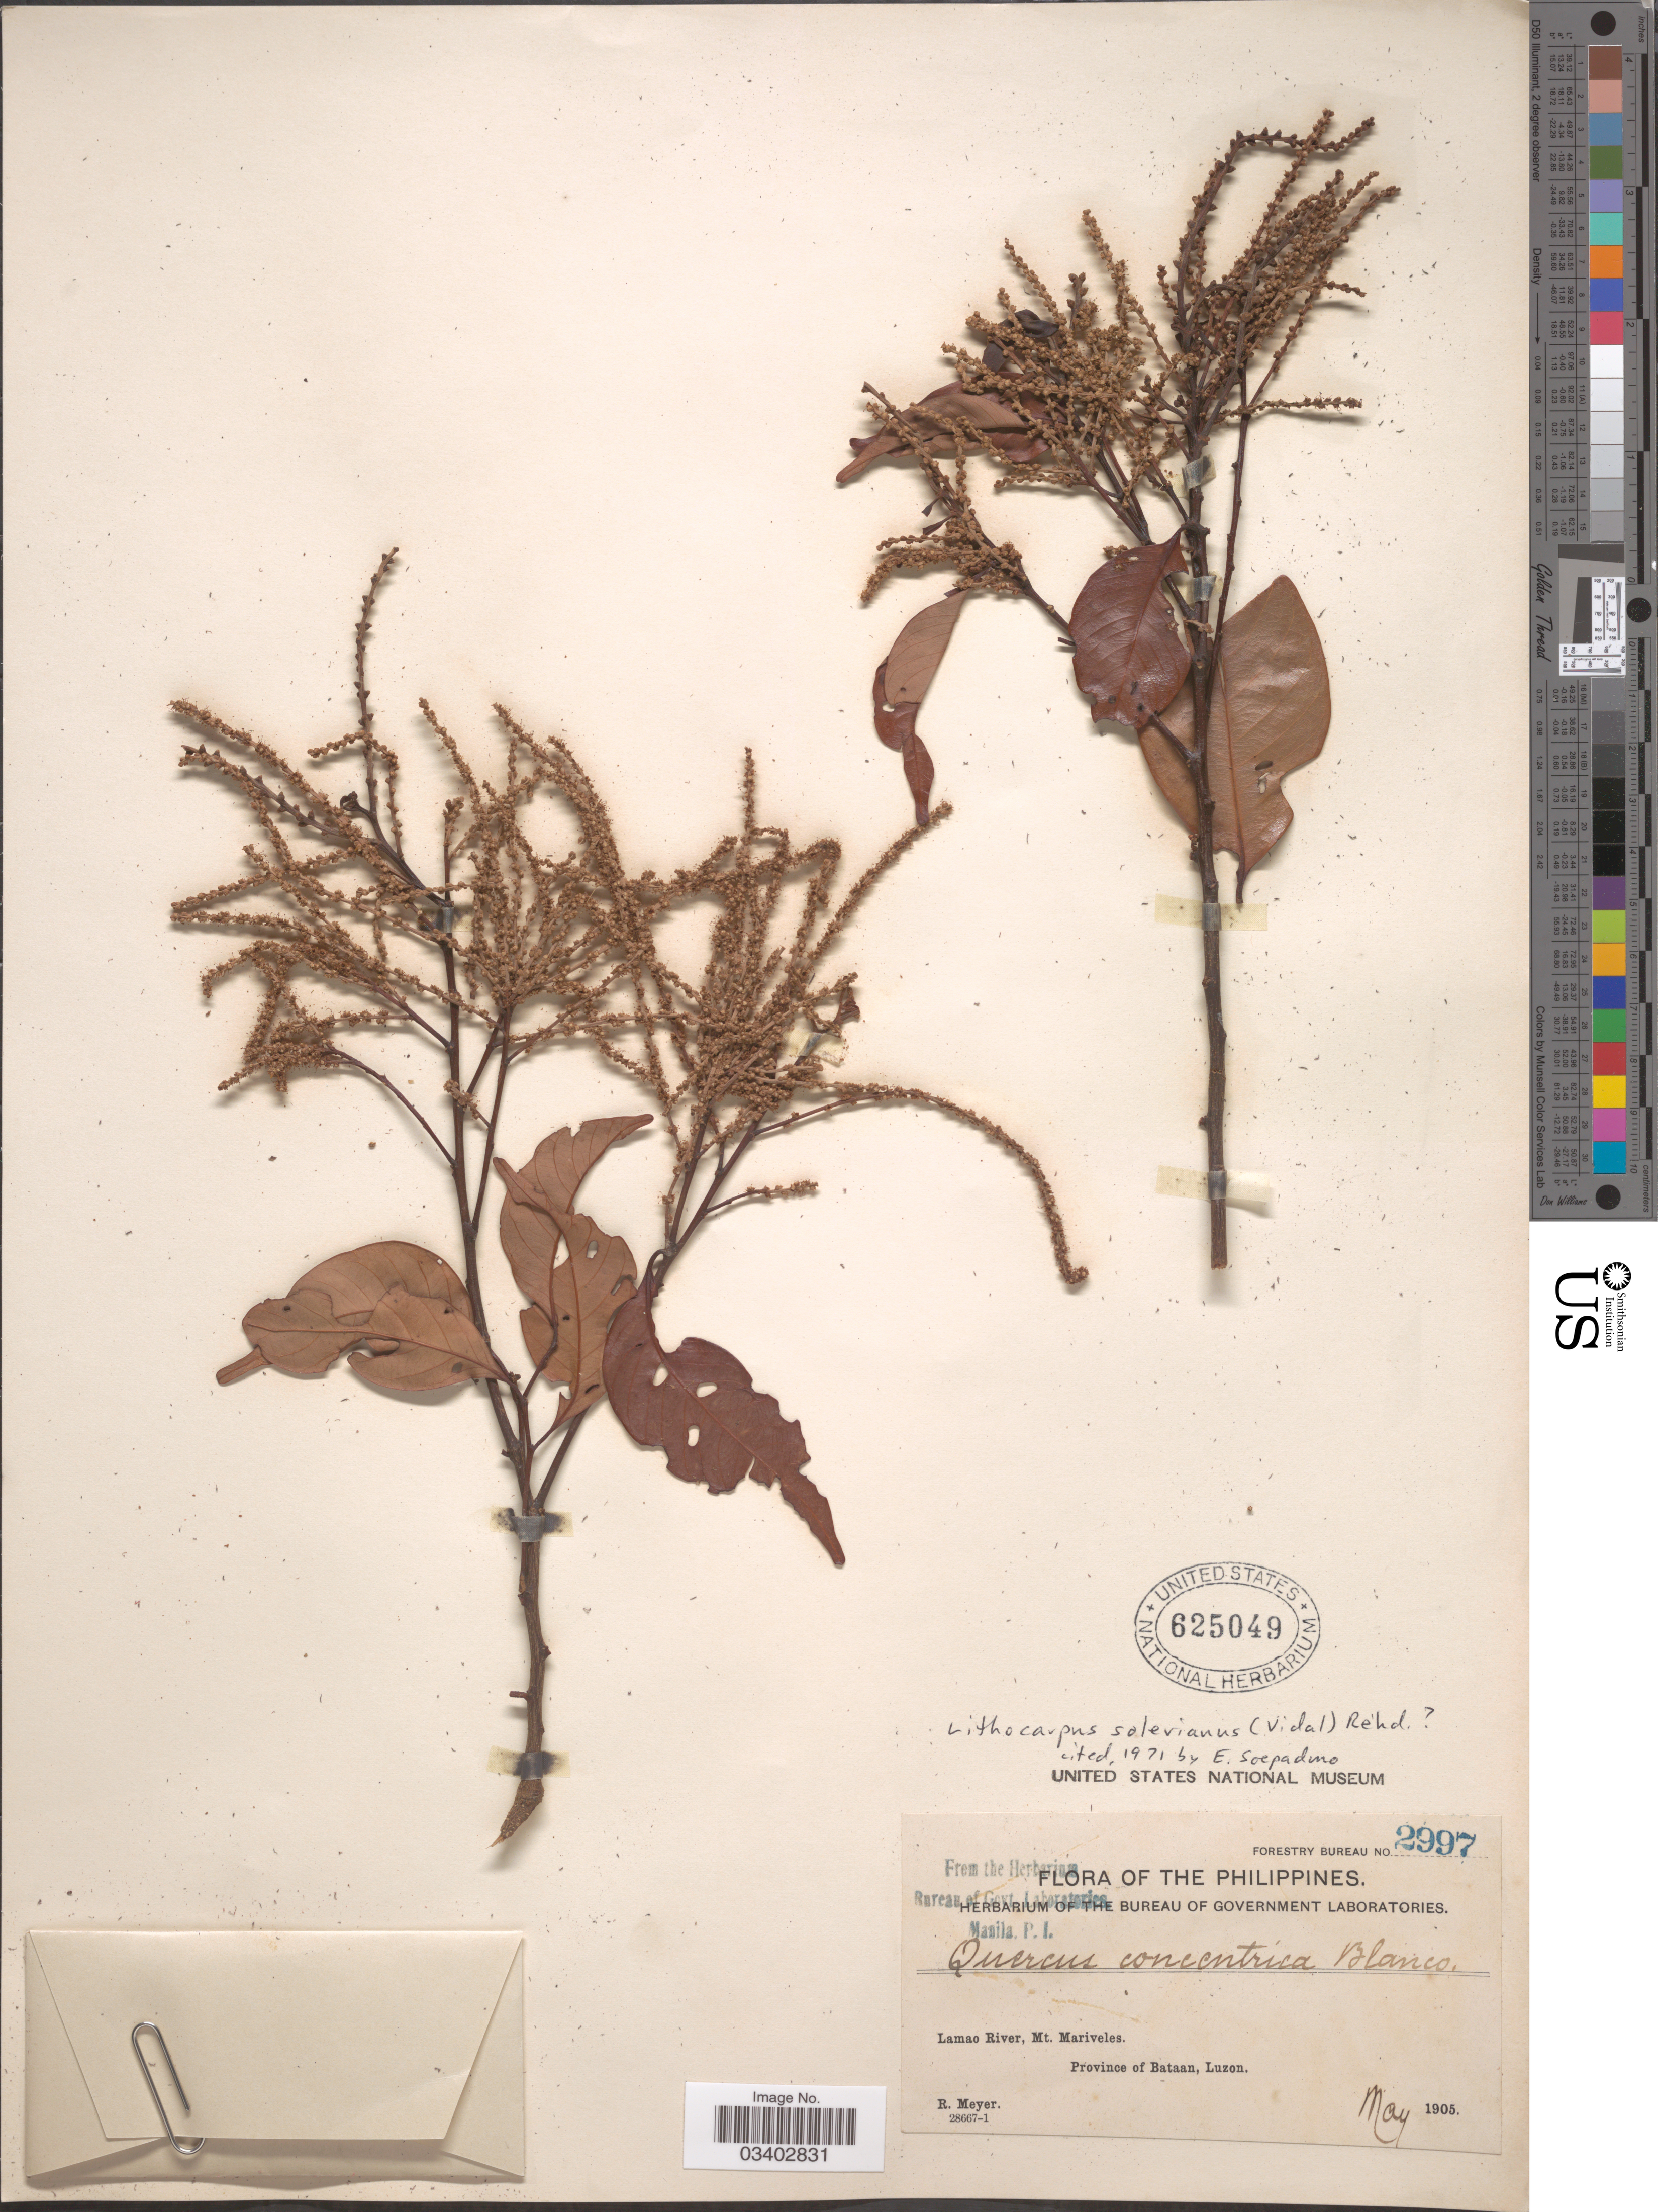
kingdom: Plantae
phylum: Tracheophyta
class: Magnoliopsida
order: Fagales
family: Fagaceae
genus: Lithocarpus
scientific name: Lithocarpus solerianus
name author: (Vidal) Rehder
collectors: R. Meyer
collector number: Forestry Bureau 2997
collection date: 1905-05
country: Philippines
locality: Lamao River, Mt. Mariveles, Province of Bataan, Luzon.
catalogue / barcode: US 625049